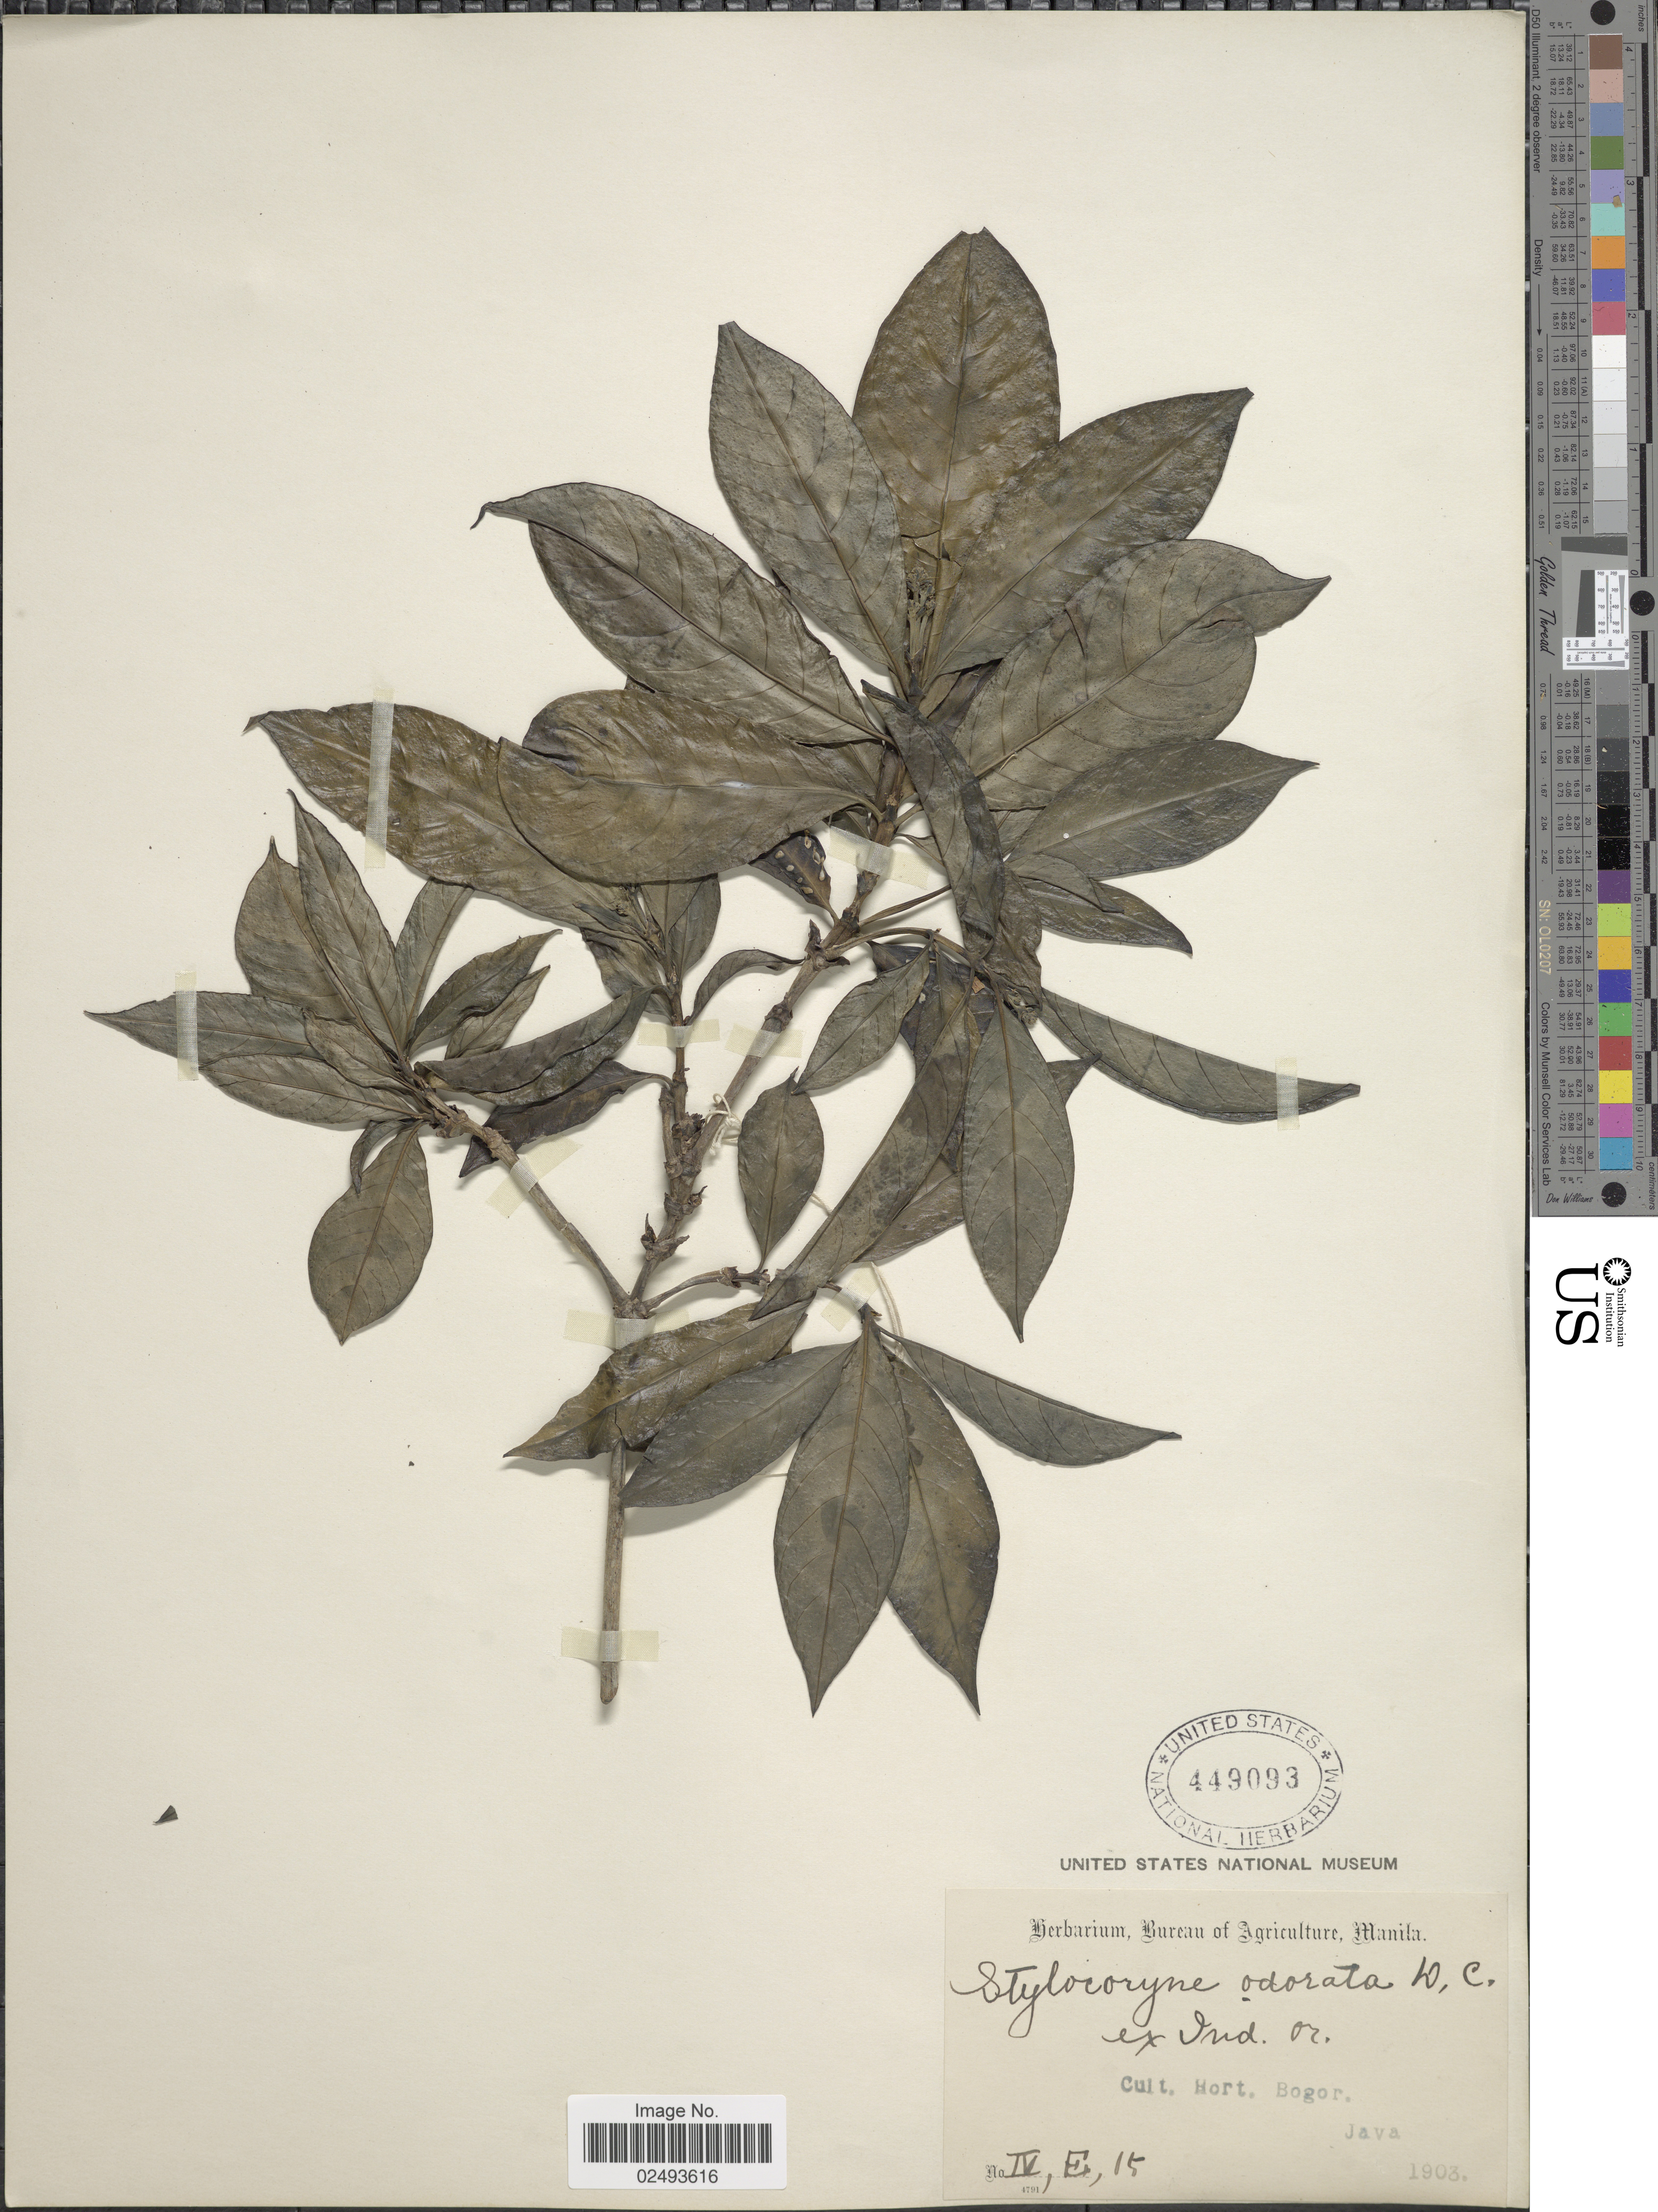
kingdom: Plantae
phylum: Tracheophyta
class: Magnoliopsida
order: Gentianales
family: Rubiaceae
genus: Tarenna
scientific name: Tarenna odorata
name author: (Roxb.) B.L. Rob.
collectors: ex herb. Bureau of Science Manila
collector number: IV E 15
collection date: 1903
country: Indonesia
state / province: Java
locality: Cult. Hort. Bogor, Java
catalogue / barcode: US 449093